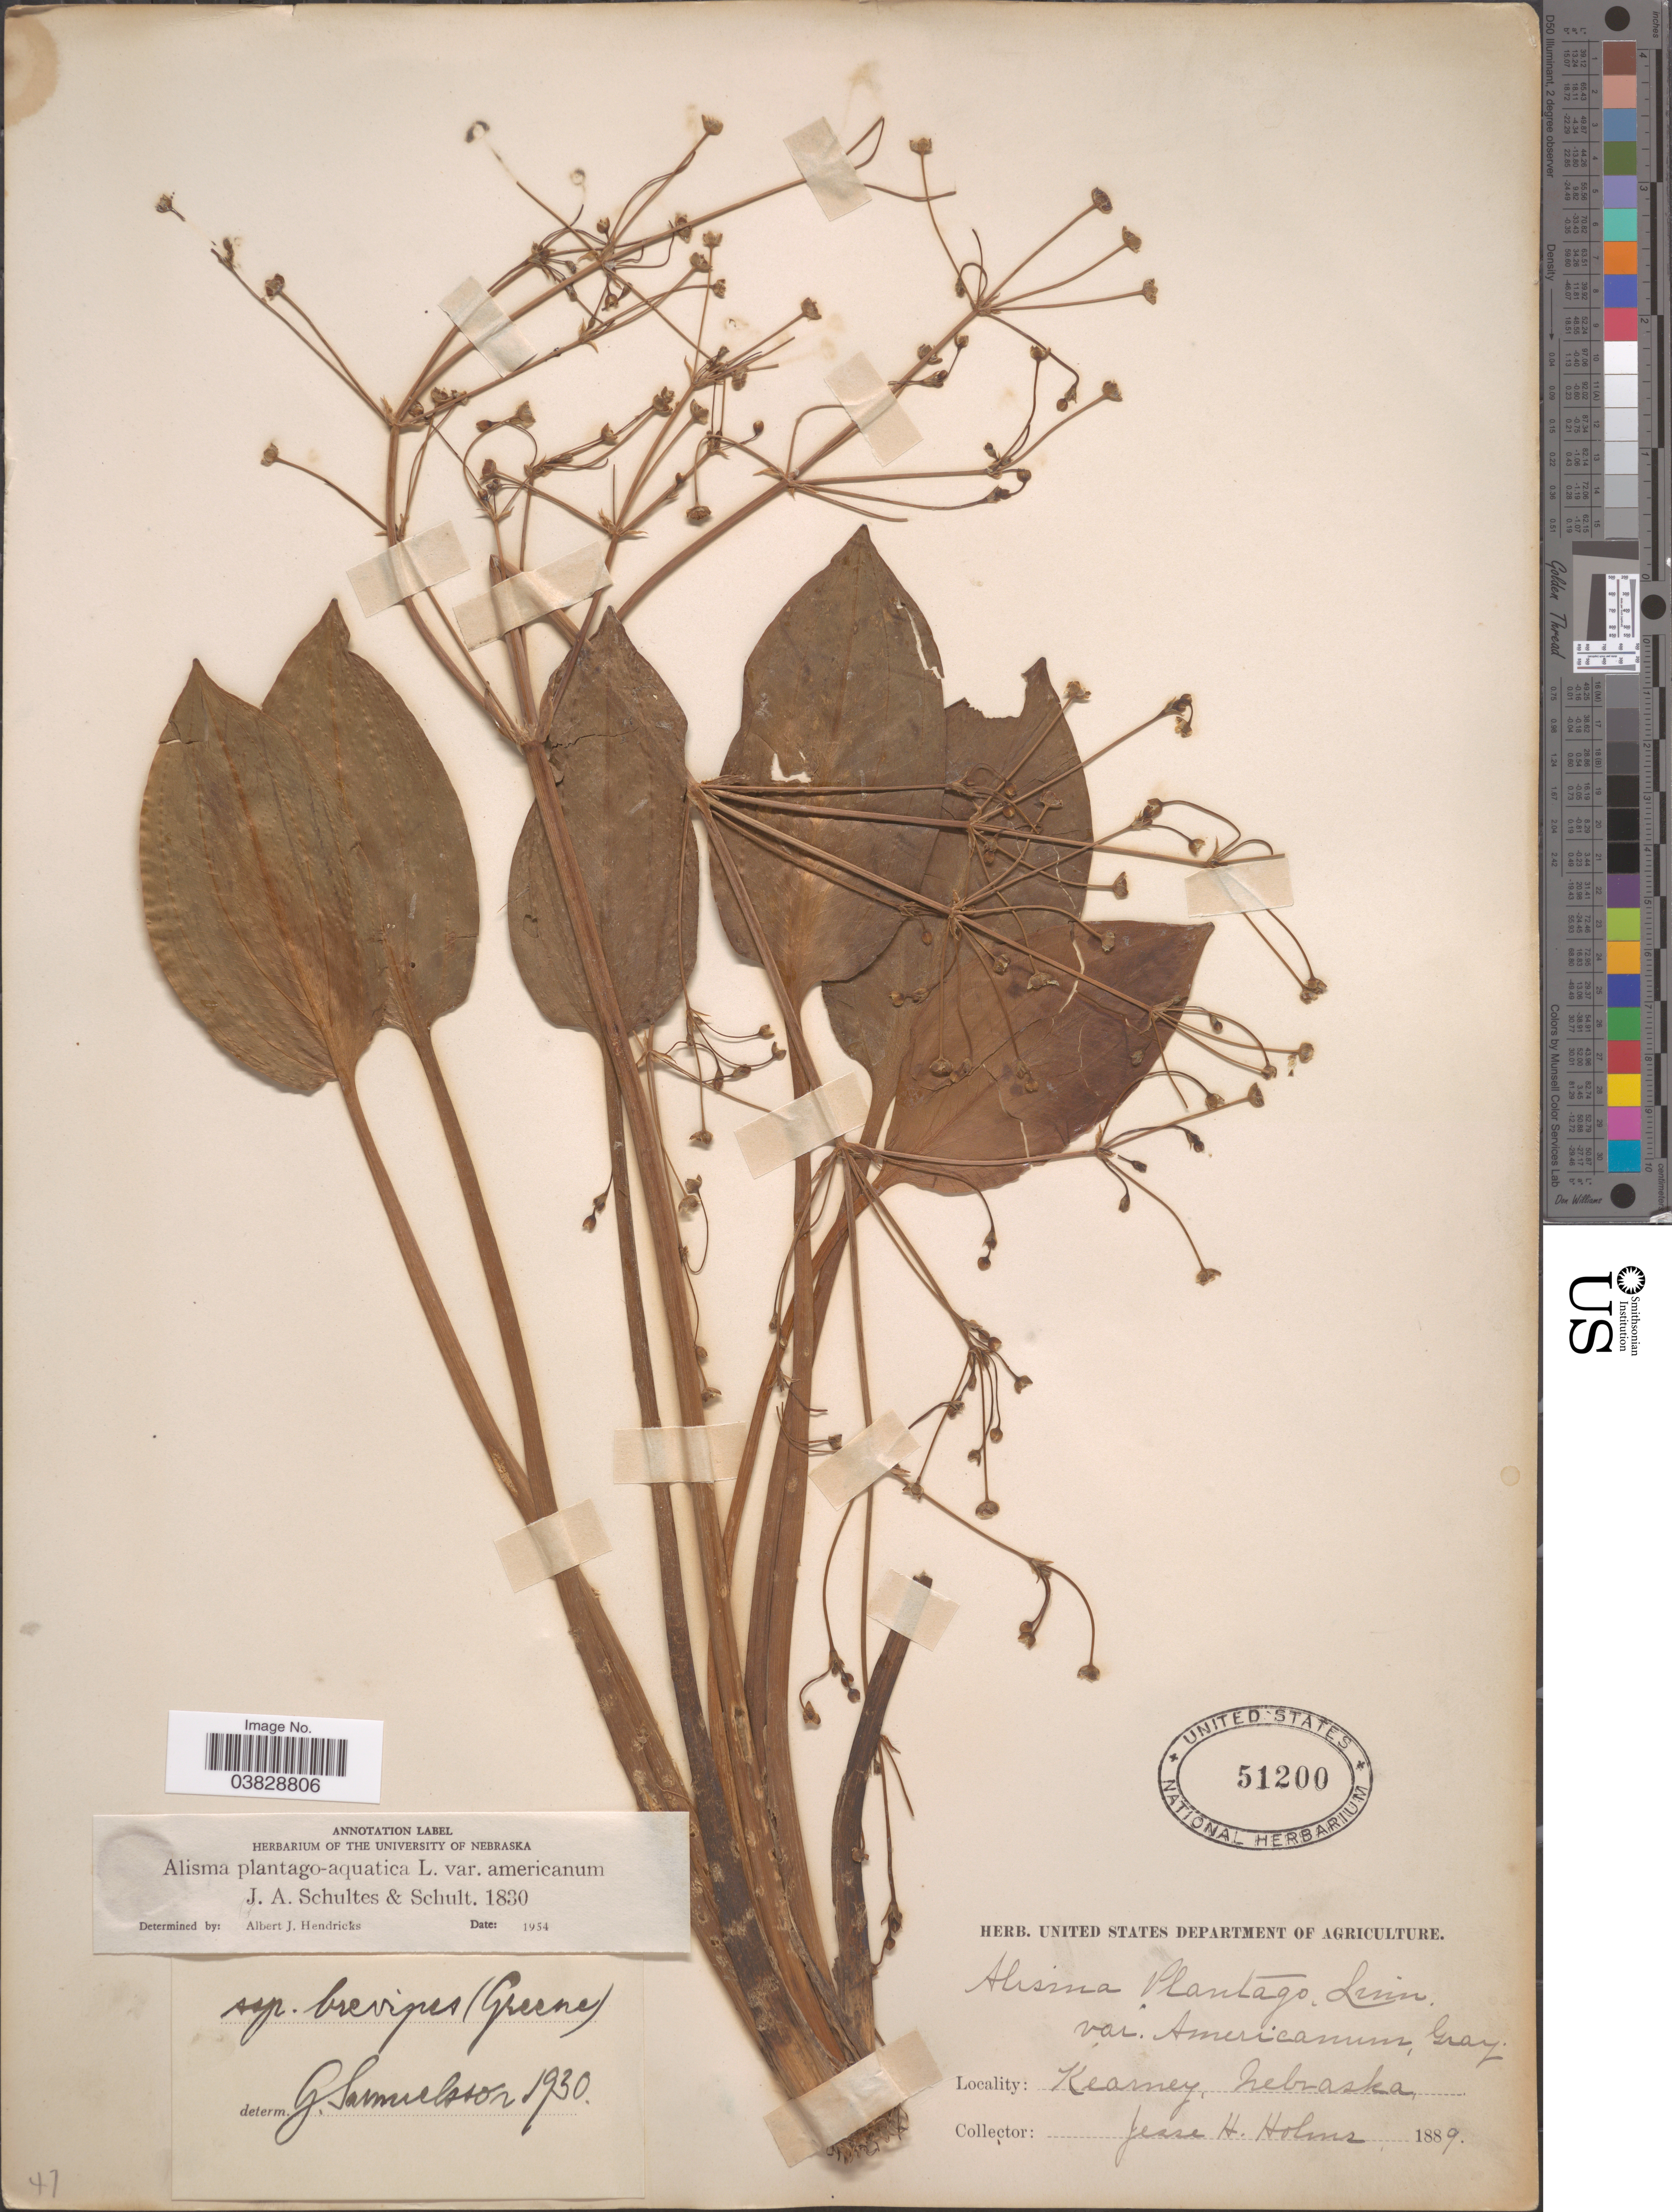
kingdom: Plantae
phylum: Tracheophyta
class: Liliopsida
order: Alismatales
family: Alismataceae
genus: Alisma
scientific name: Alisma plantago-aquatica var. americanum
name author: L.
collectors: J. H. Holms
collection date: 1889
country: United States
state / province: Nebraska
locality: Kearney.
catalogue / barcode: US 51200